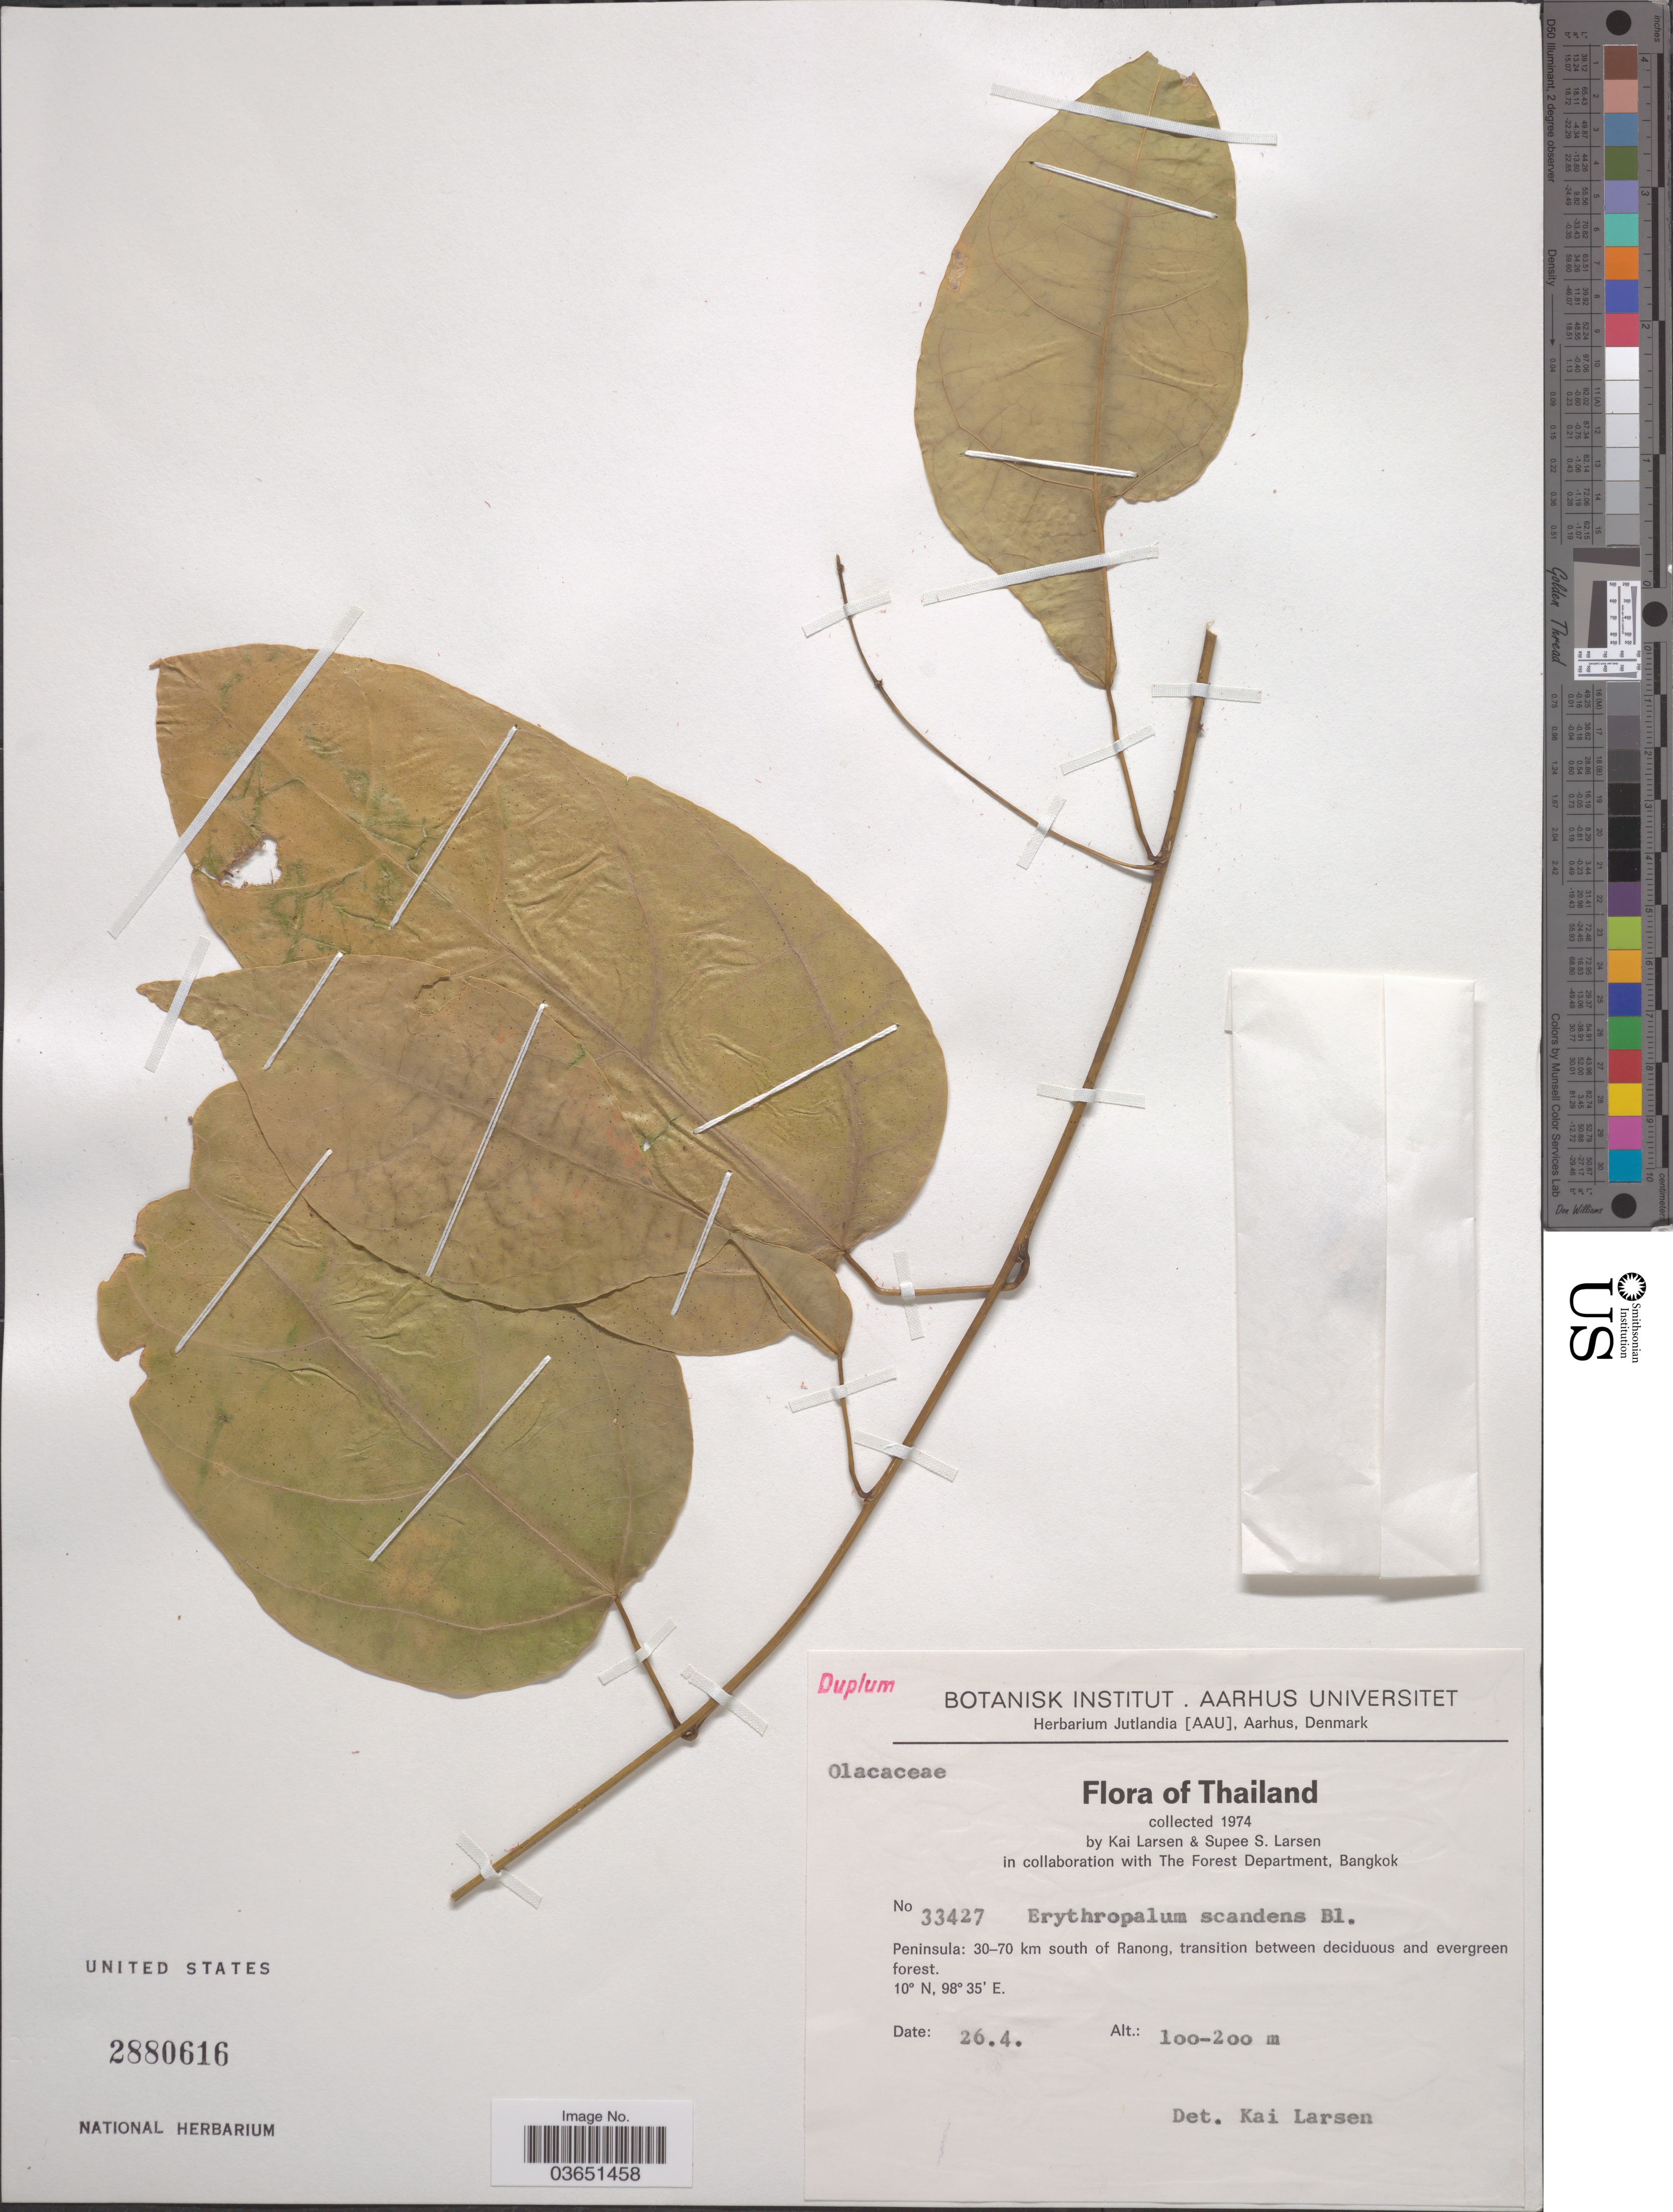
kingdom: Plantae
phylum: Tracheophyta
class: Magnoliopsida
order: Santalales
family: Erythropalaceae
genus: Erythropalum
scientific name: Erythropalum scandens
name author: Blume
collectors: K. Larsen & S. Larsen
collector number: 33427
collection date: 1974-04-26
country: Thailand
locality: Peninsula: 30-70 km south of Ranong, transition between deciduous and evergreen forest.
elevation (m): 100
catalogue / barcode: US 2880616